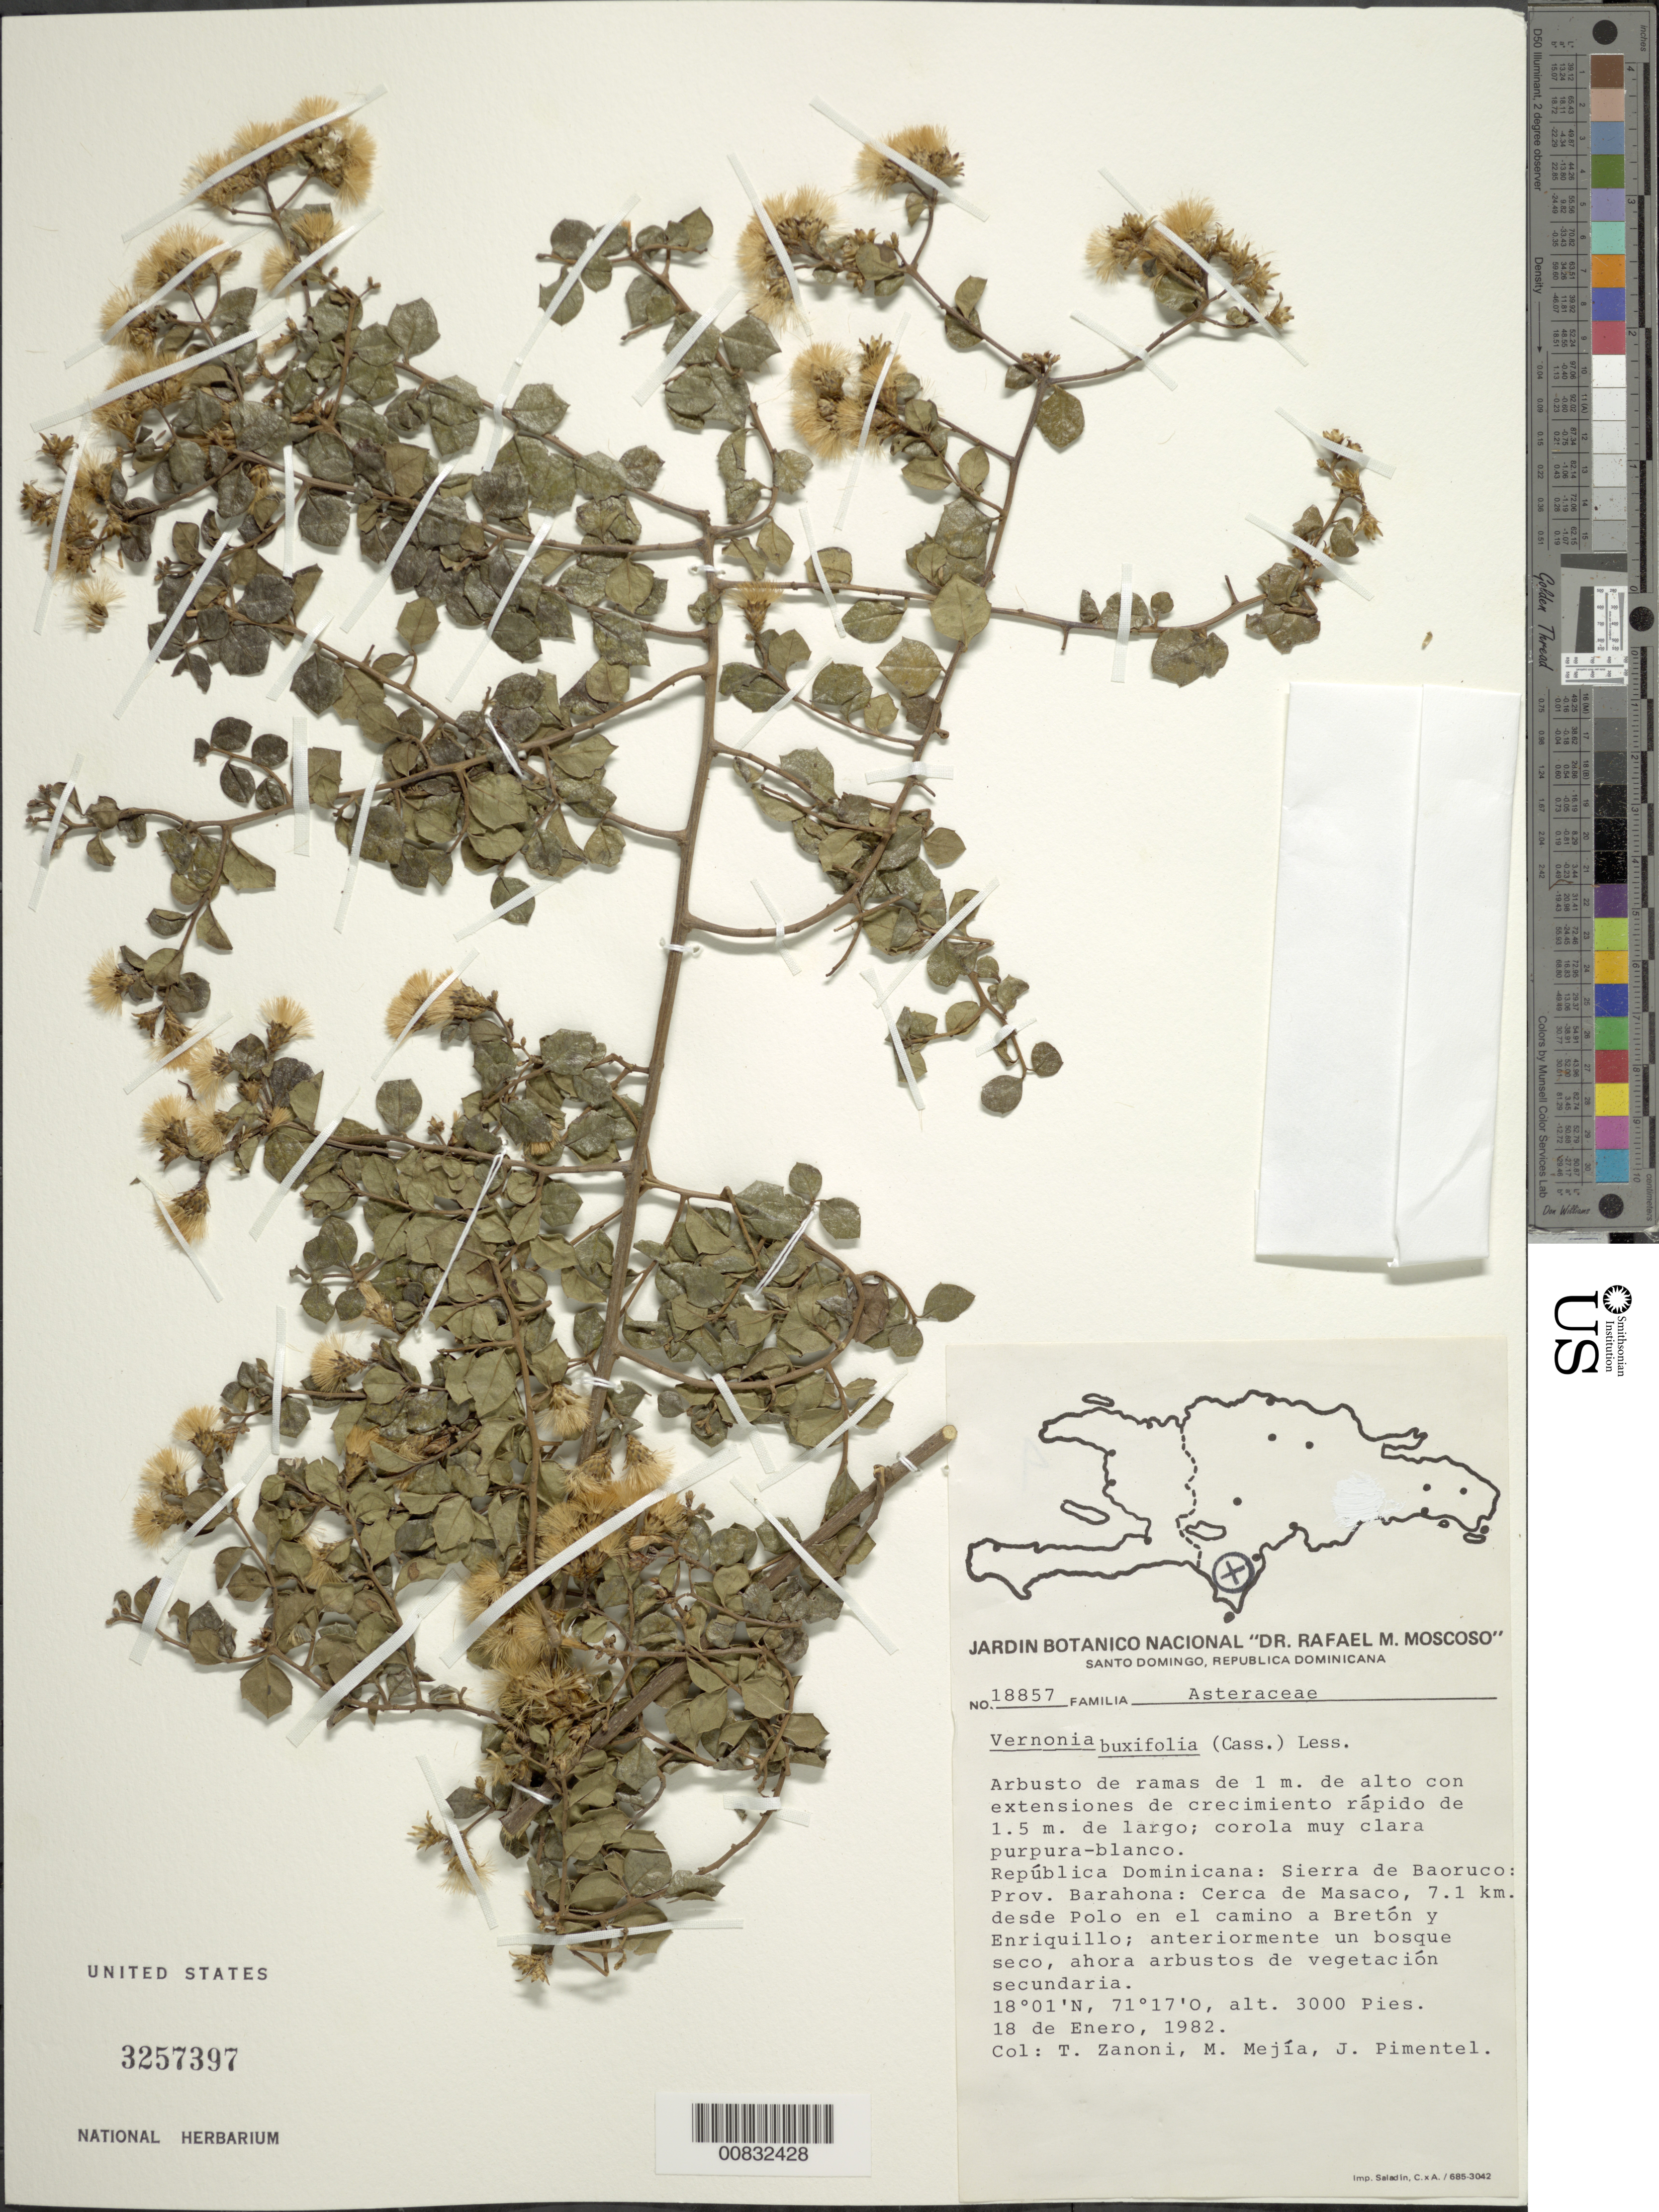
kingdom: Plantae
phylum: Tracheophyta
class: Magnoliopsida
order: Asterales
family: Asteraceae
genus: Vernonanthura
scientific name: Vernonanthura buxifolia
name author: (Less.) H. Rob.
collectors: T. A. Zanoni, M. Mejia & J. Pimentel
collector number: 18857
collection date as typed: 18 Jan 1982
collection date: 1982-01-18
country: Dominican Republic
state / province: Barahona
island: Hispaniola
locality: Sierra de Baoruco, cerca de Masaco, 7.1 km desde Polo en el camino a Bretón y Enriquillo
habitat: Anteriormente un bosque seco, ahora arbustos de vegetación secundaria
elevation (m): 914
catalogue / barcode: US 3257397